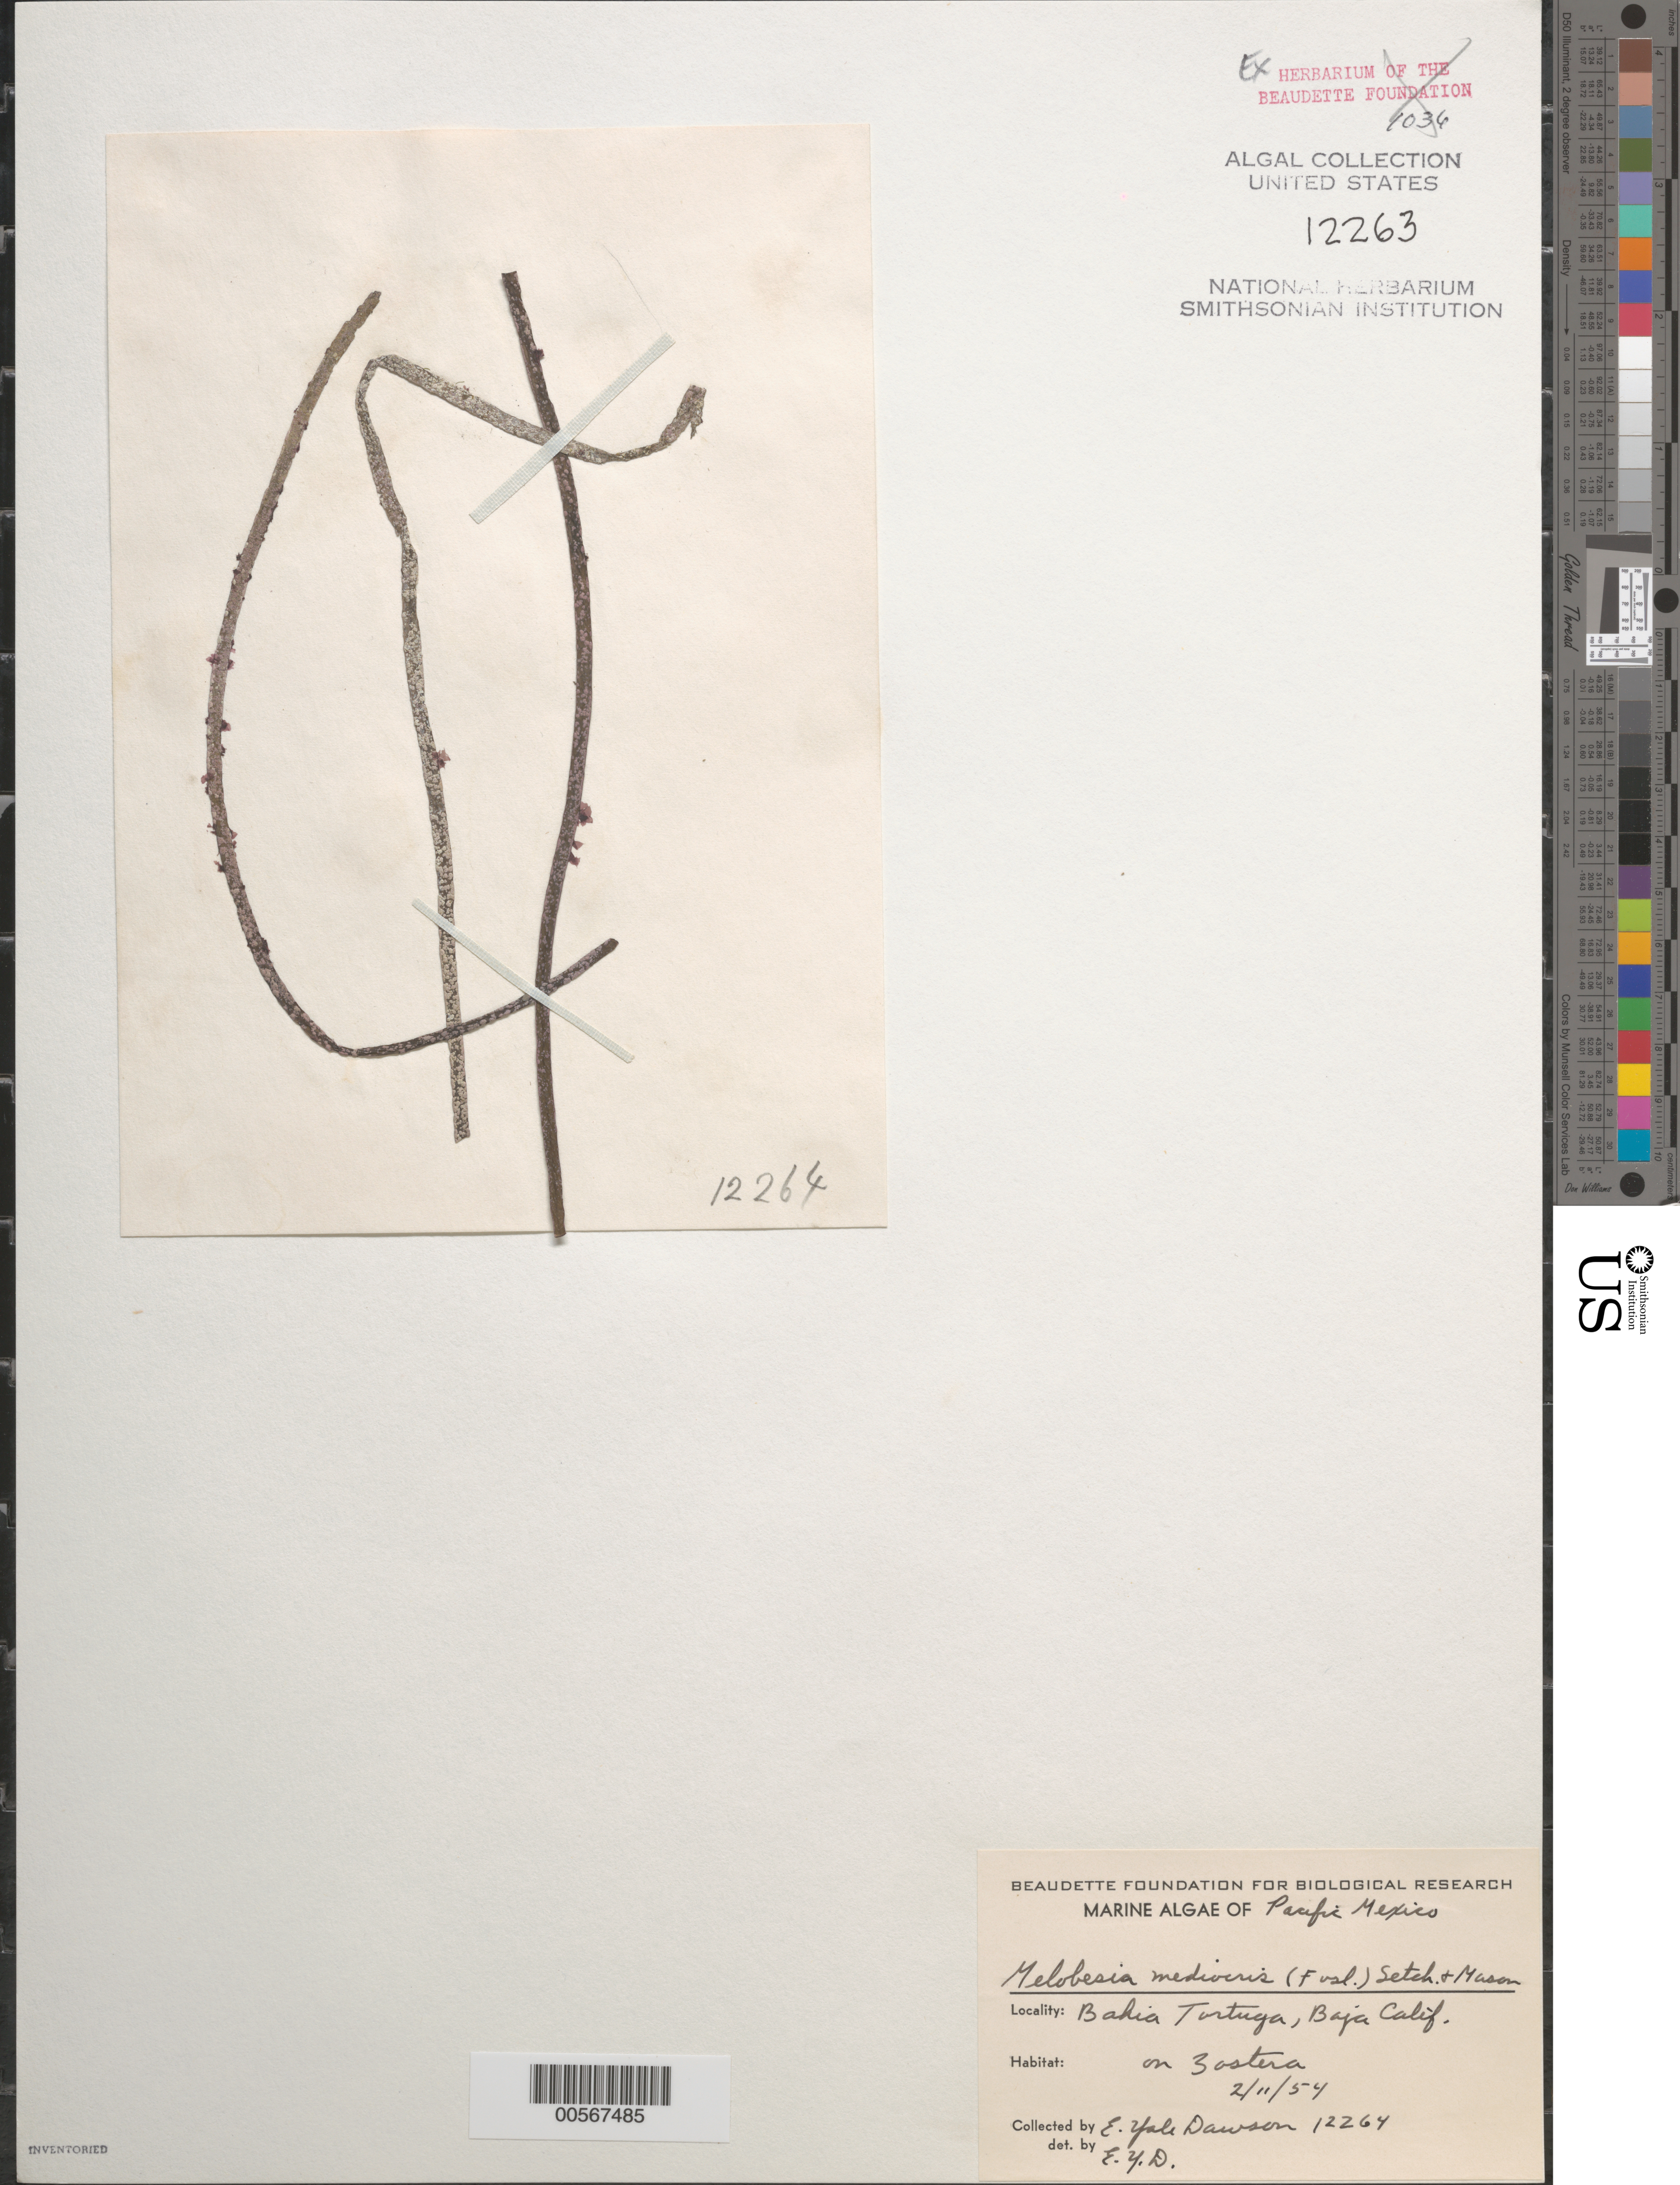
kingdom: Plantae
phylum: Rhodophyta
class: Florideophyceae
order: Corallinales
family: Hapalidiaceae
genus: Melobesia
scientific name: Melobesia mediocris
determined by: Dawson, E. Y.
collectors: E. Y. Dawson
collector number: EYD 12264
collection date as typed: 11 Feb 1954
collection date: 1954-02-11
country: Mexico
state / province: Baja California Sur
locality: Bahia Tortuga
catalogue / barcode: US 12263